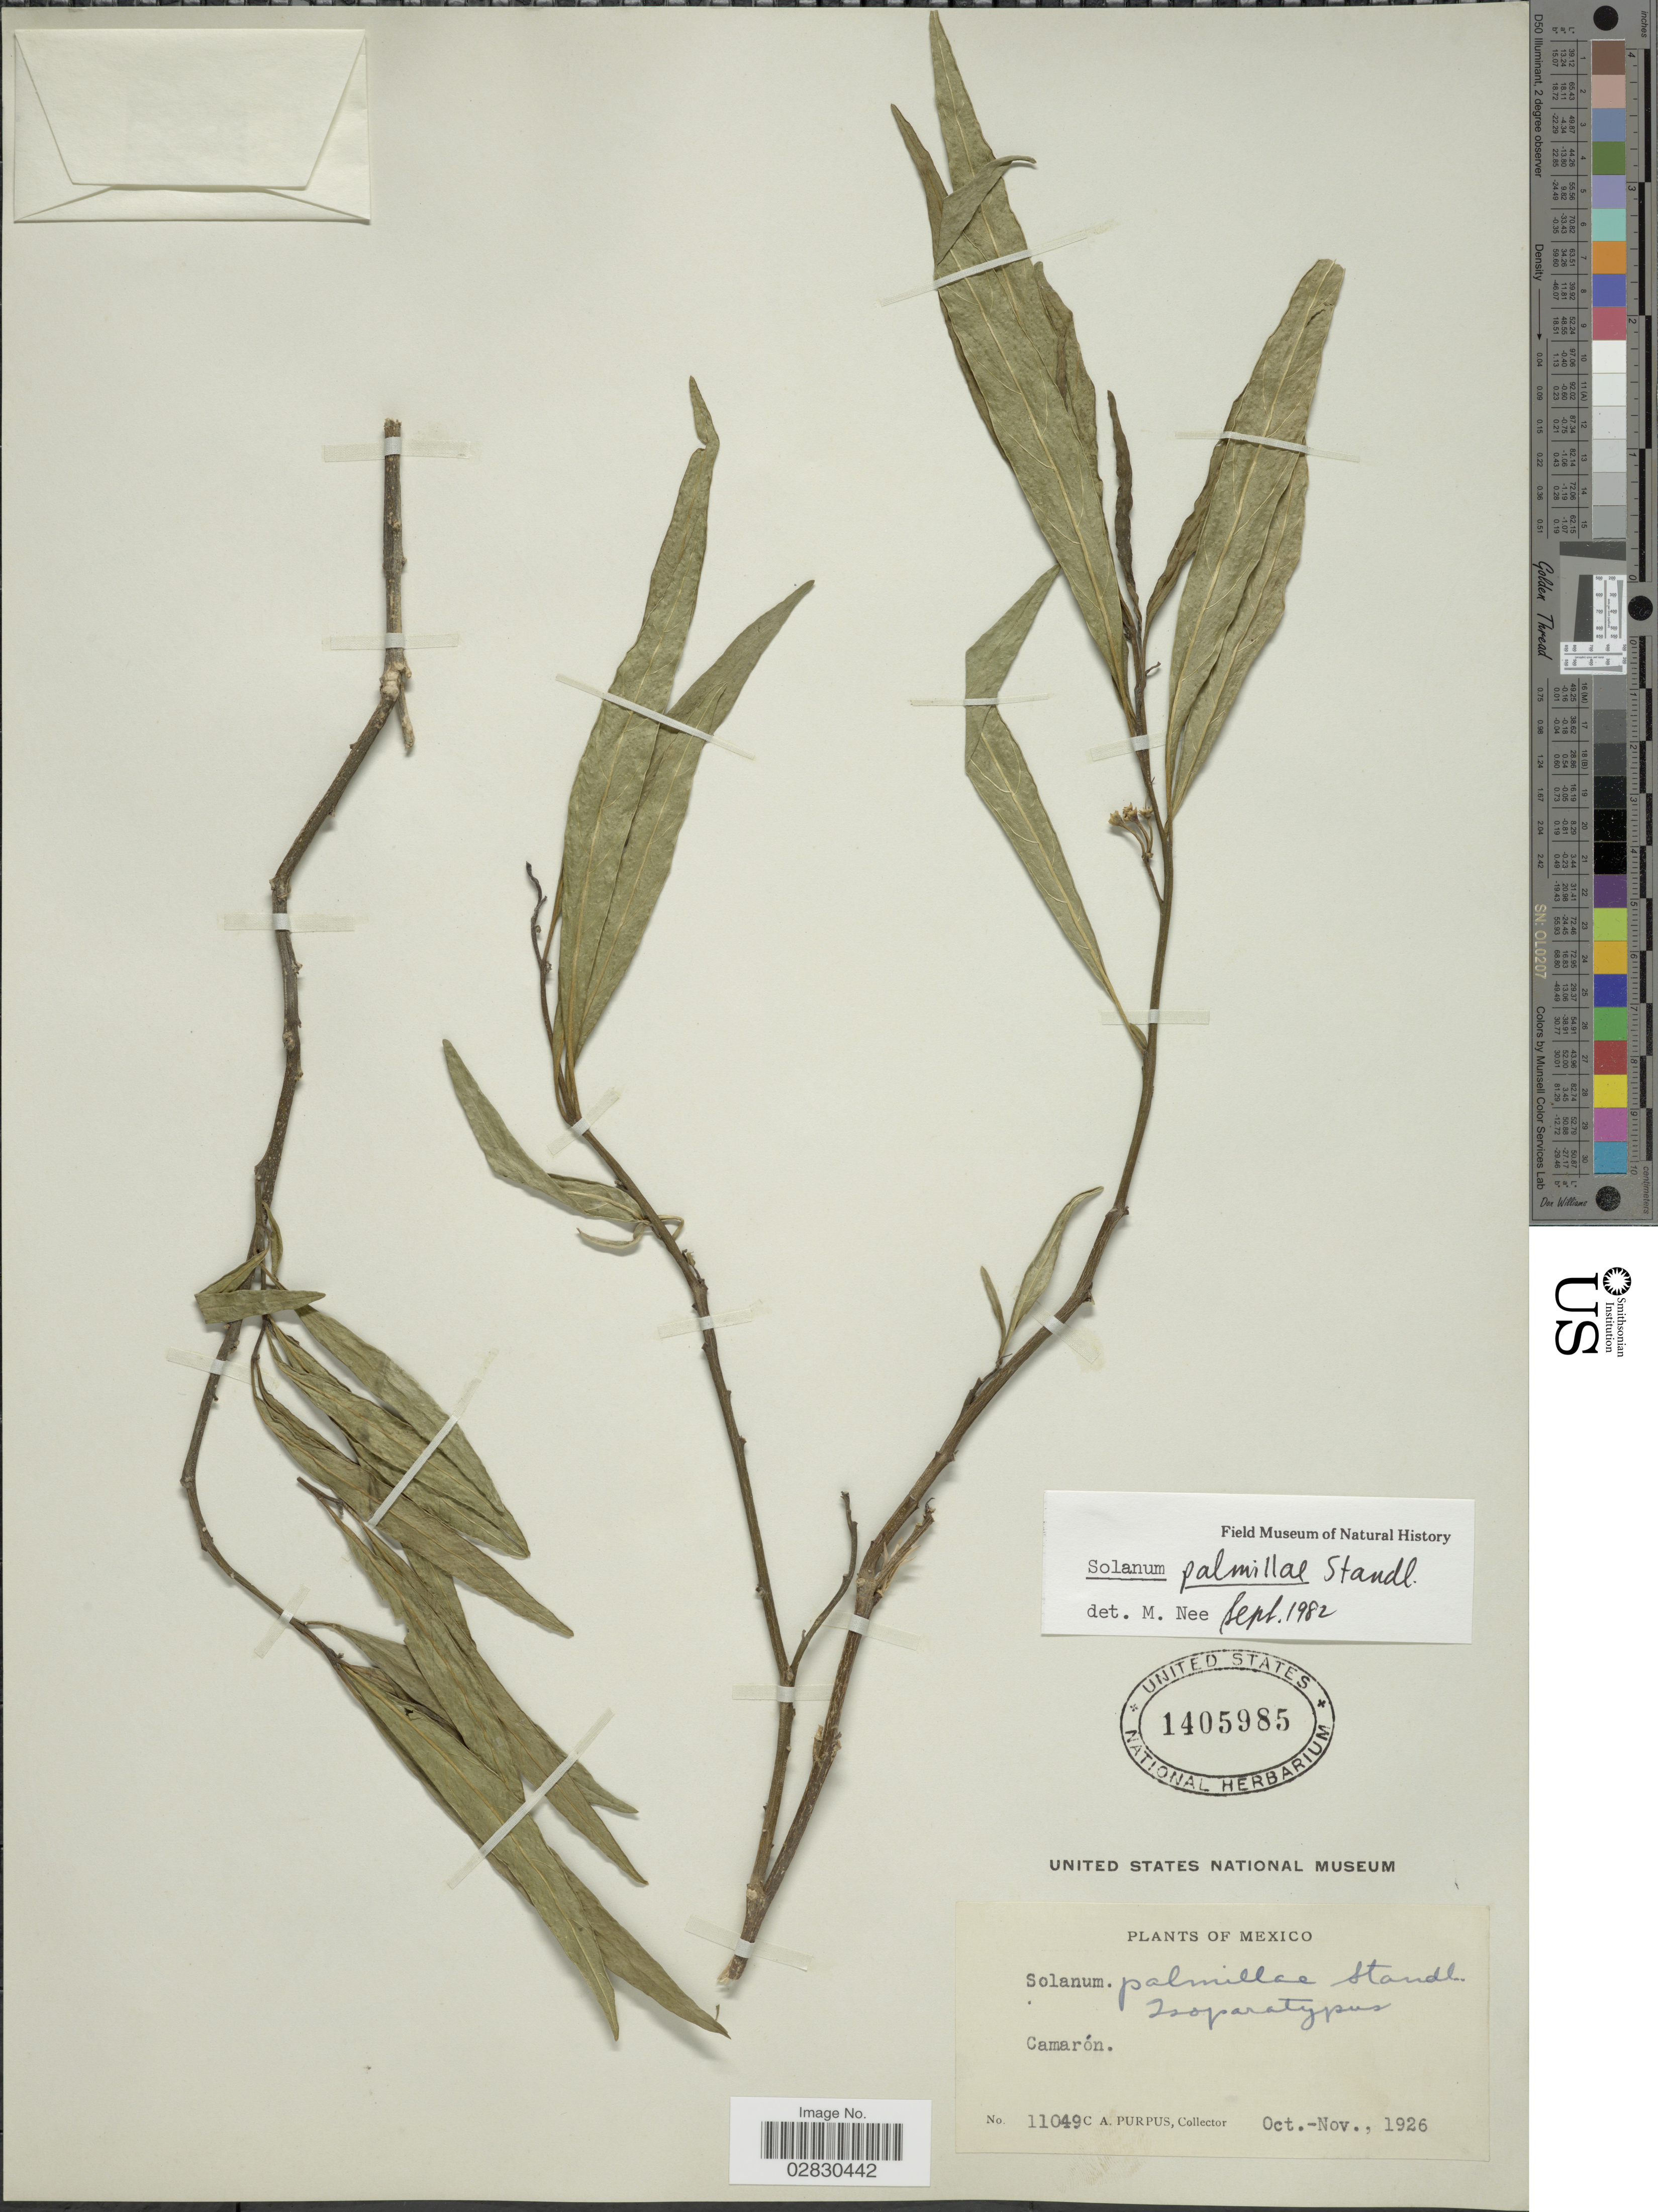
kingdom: Plantae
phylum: Tracheophyta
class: Magnoliopsida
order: Solanales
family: Solanaceae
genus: Solanum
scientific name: Solanum palmillae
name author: Standl.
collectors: C. A. Purpus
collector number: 11049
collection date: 1926-10/1926-11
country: Mexico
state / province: Veracruz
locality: Camarón.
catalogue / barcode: US 1405985